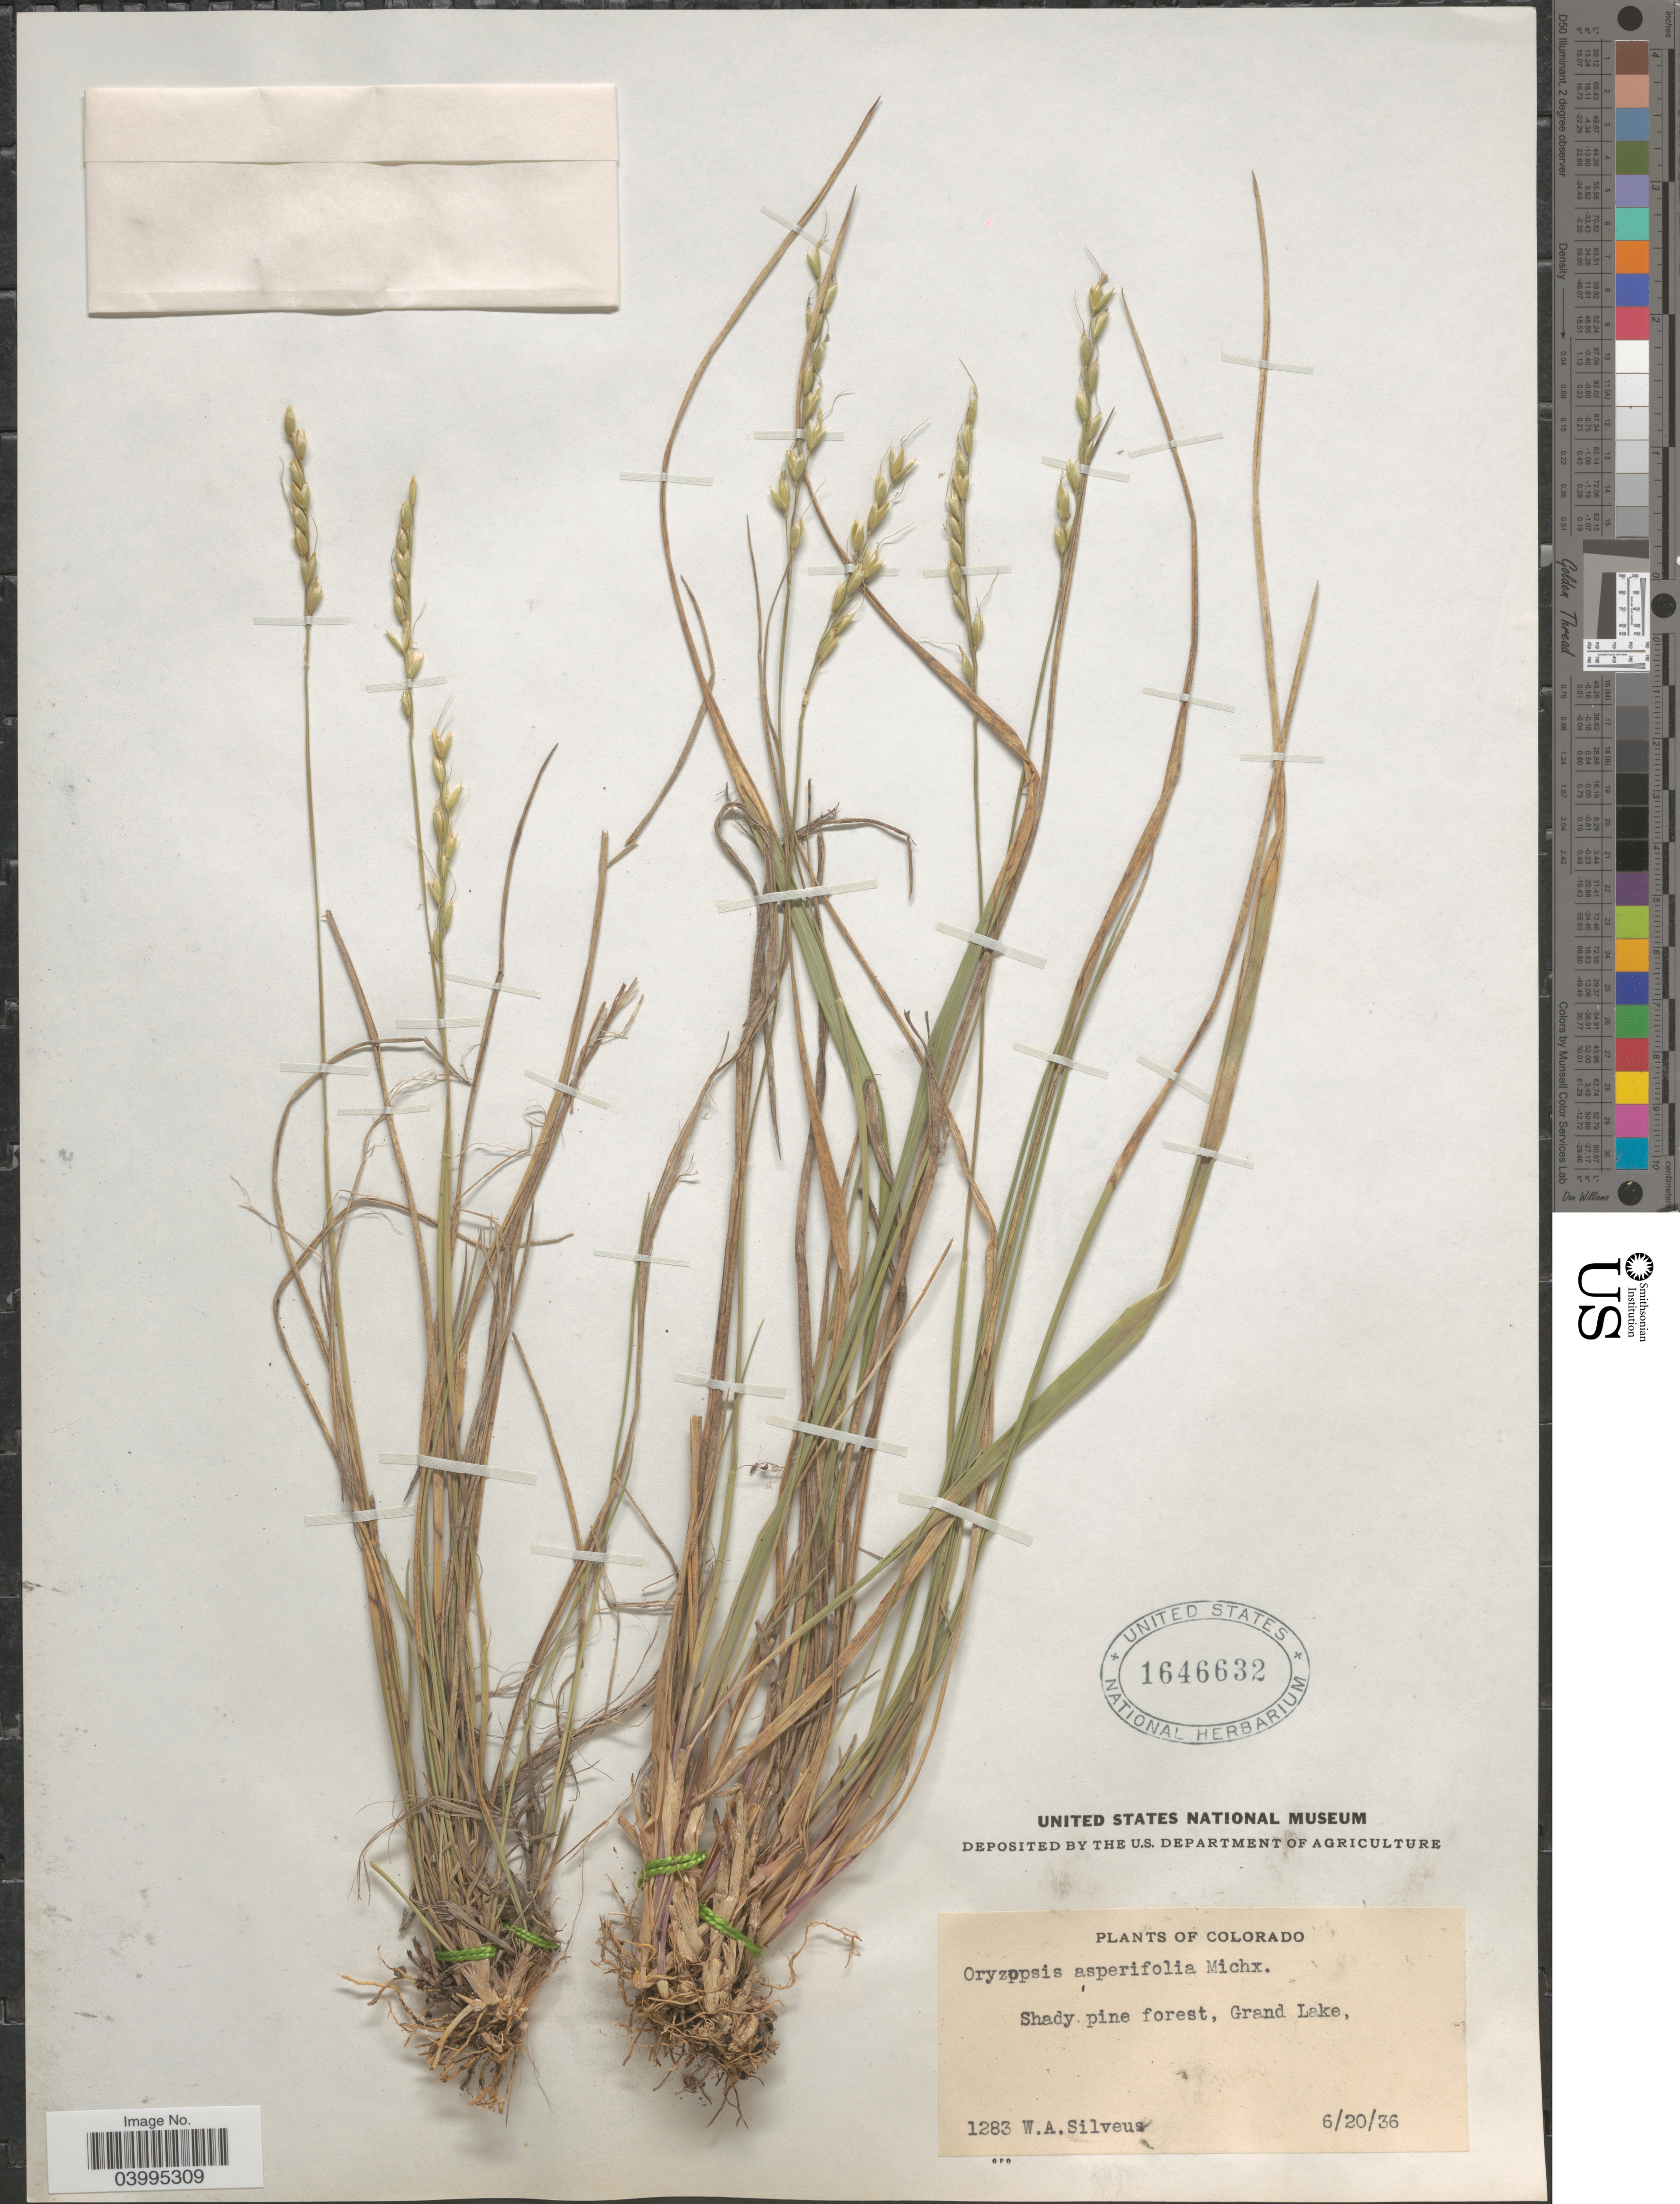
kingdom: Plantae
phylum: Tracheophyta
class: Liliopsida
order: Poales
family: Poaceae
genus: Oryzopsis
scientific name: Oryzopsis asperifolia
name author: Michx.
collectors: W. Silveus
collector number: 1283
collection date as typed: Transcribed d/m/y: 20/6/36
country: United States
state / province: Colorado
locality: Shady pine forest, Grand Lake.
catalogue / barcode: US 1646632